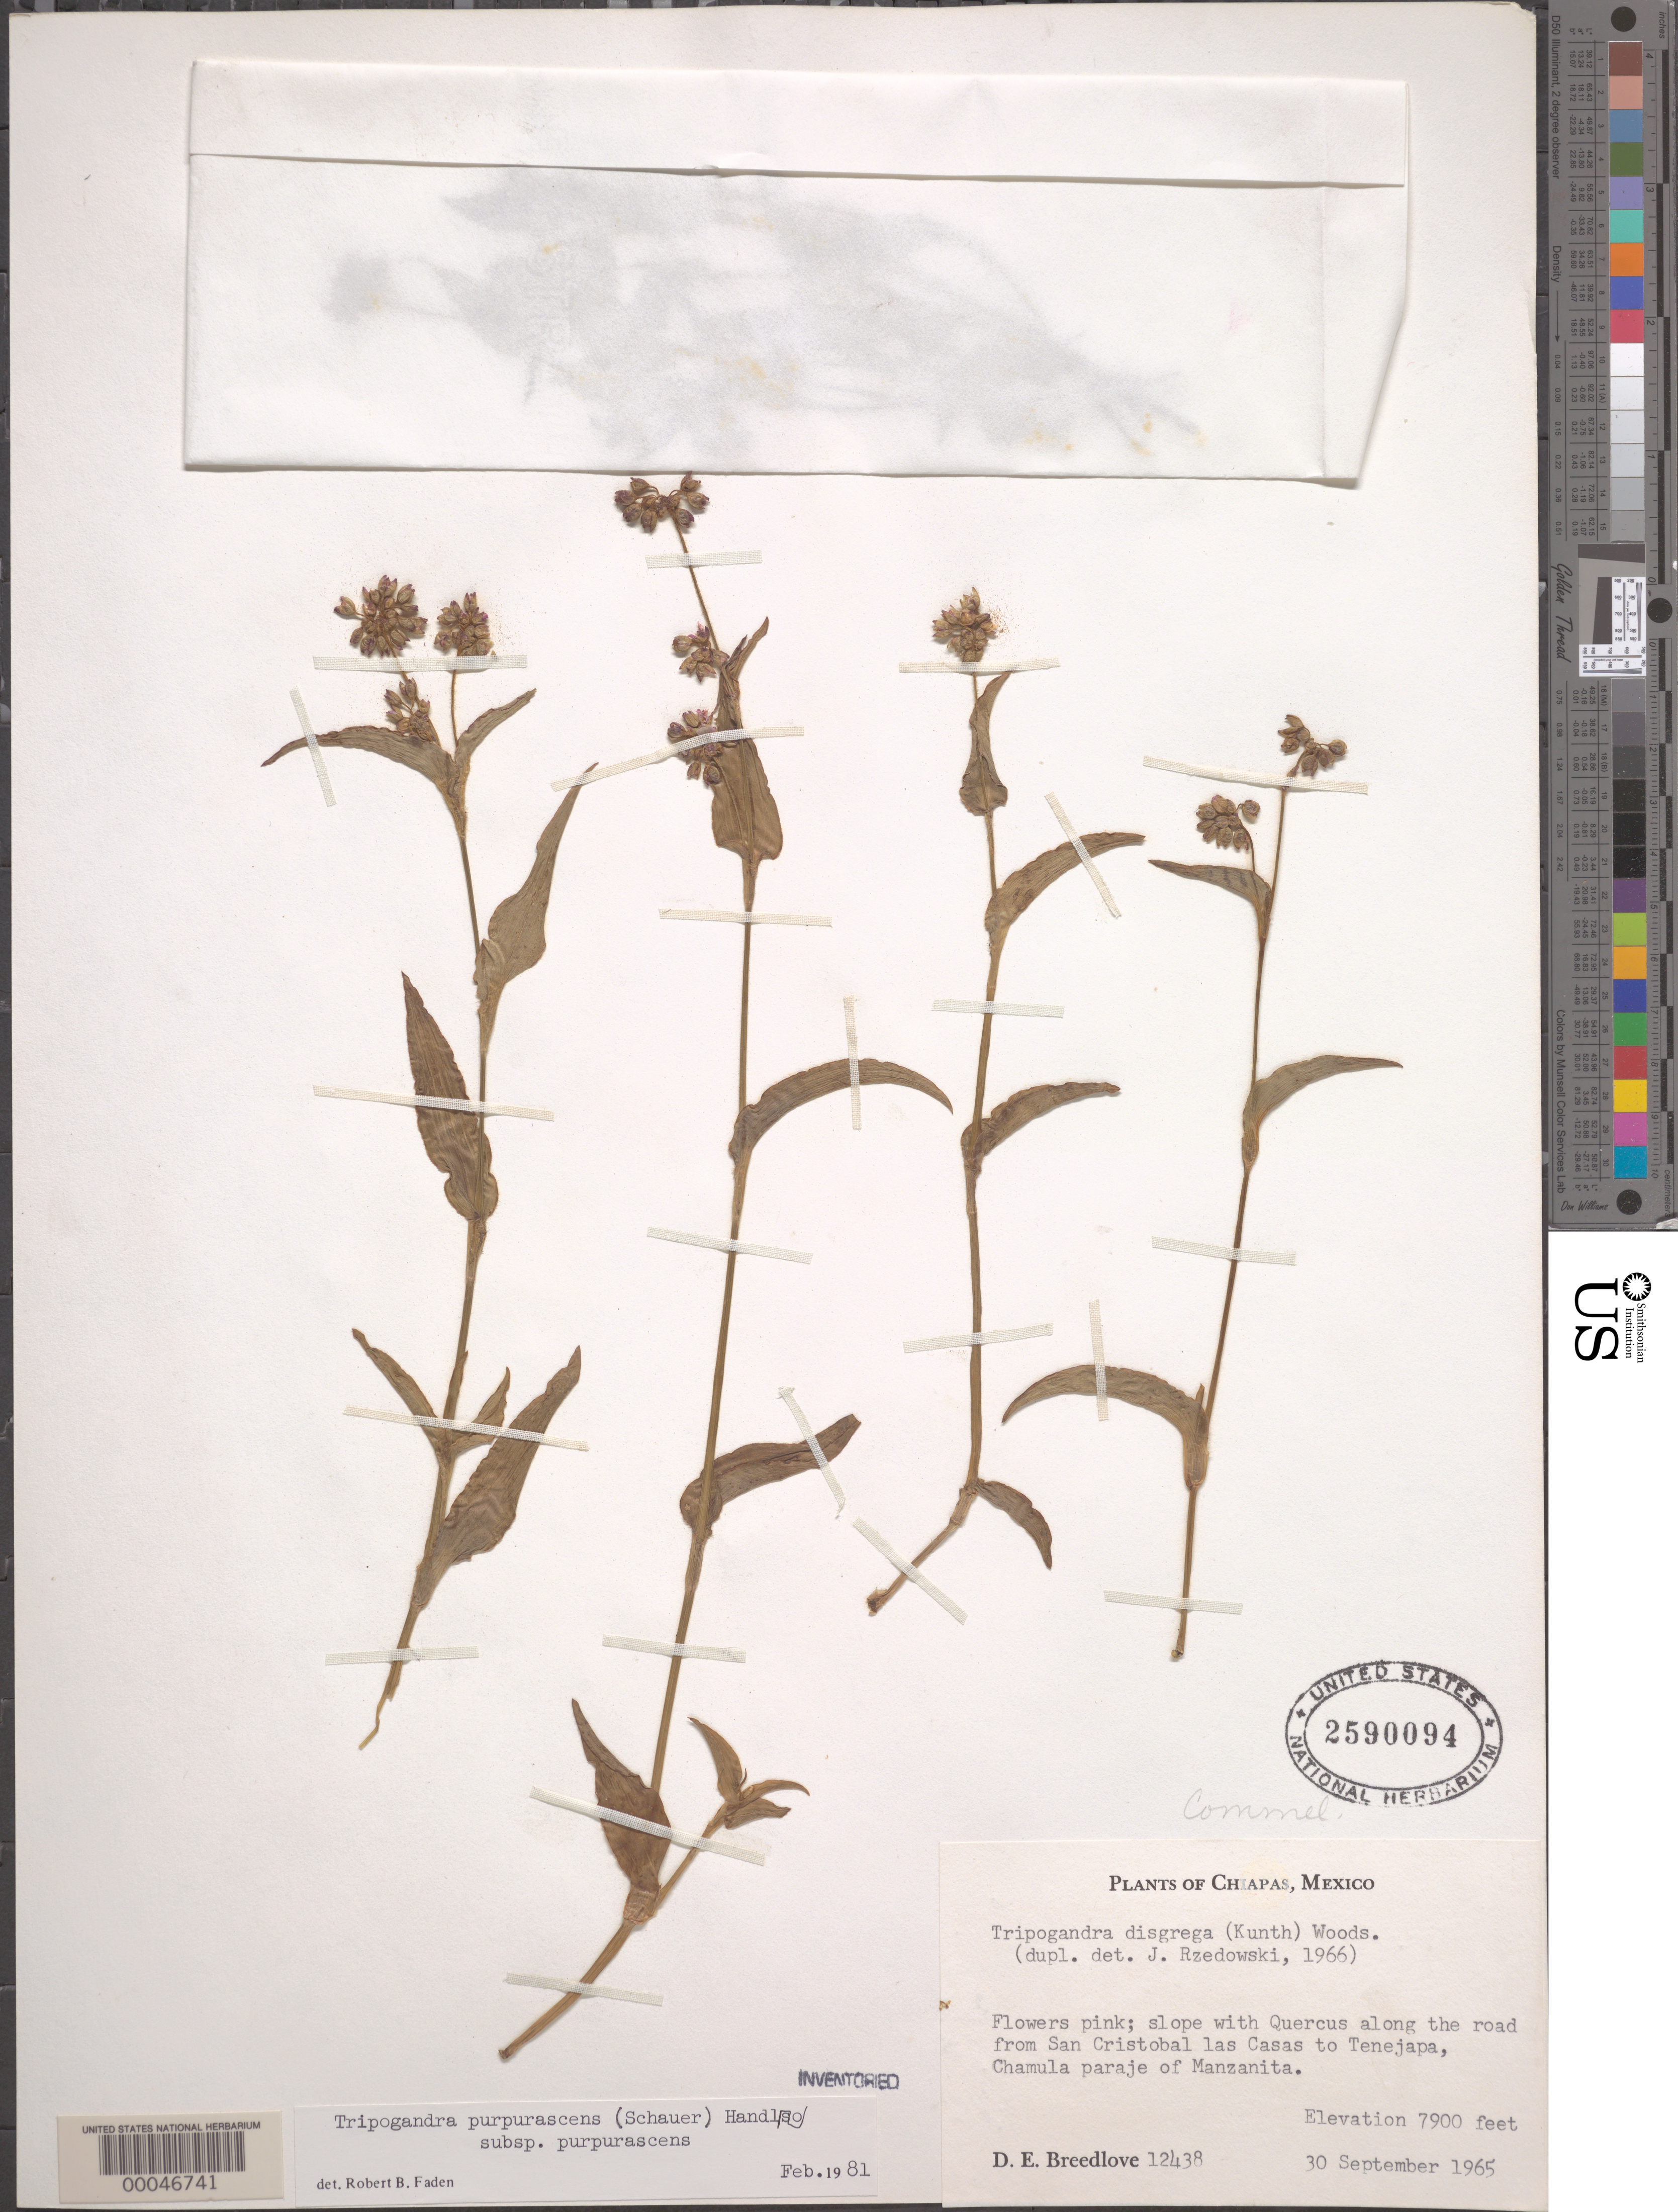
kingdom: Plantae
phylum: Tracheophyta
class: Liliopsida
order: Commelinales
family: Commelinaceae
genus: Tripogandra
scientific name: Tripogandra purpurascens subsp. purpurascens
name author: (S. Schauer) Handlos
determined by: Faden, Robert B., (US), Smithsonian Institution - National Museum of Natural History (UNITED STATES)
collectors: D. E. Breedlove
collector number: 12438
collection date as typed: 30 Sep 1965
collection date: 1965-09-30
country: Mexico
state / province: Chiapas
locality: San Cristobal las Casas to Tenejapa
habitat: Roadside slope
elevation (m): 2410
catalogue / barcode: US 2590094